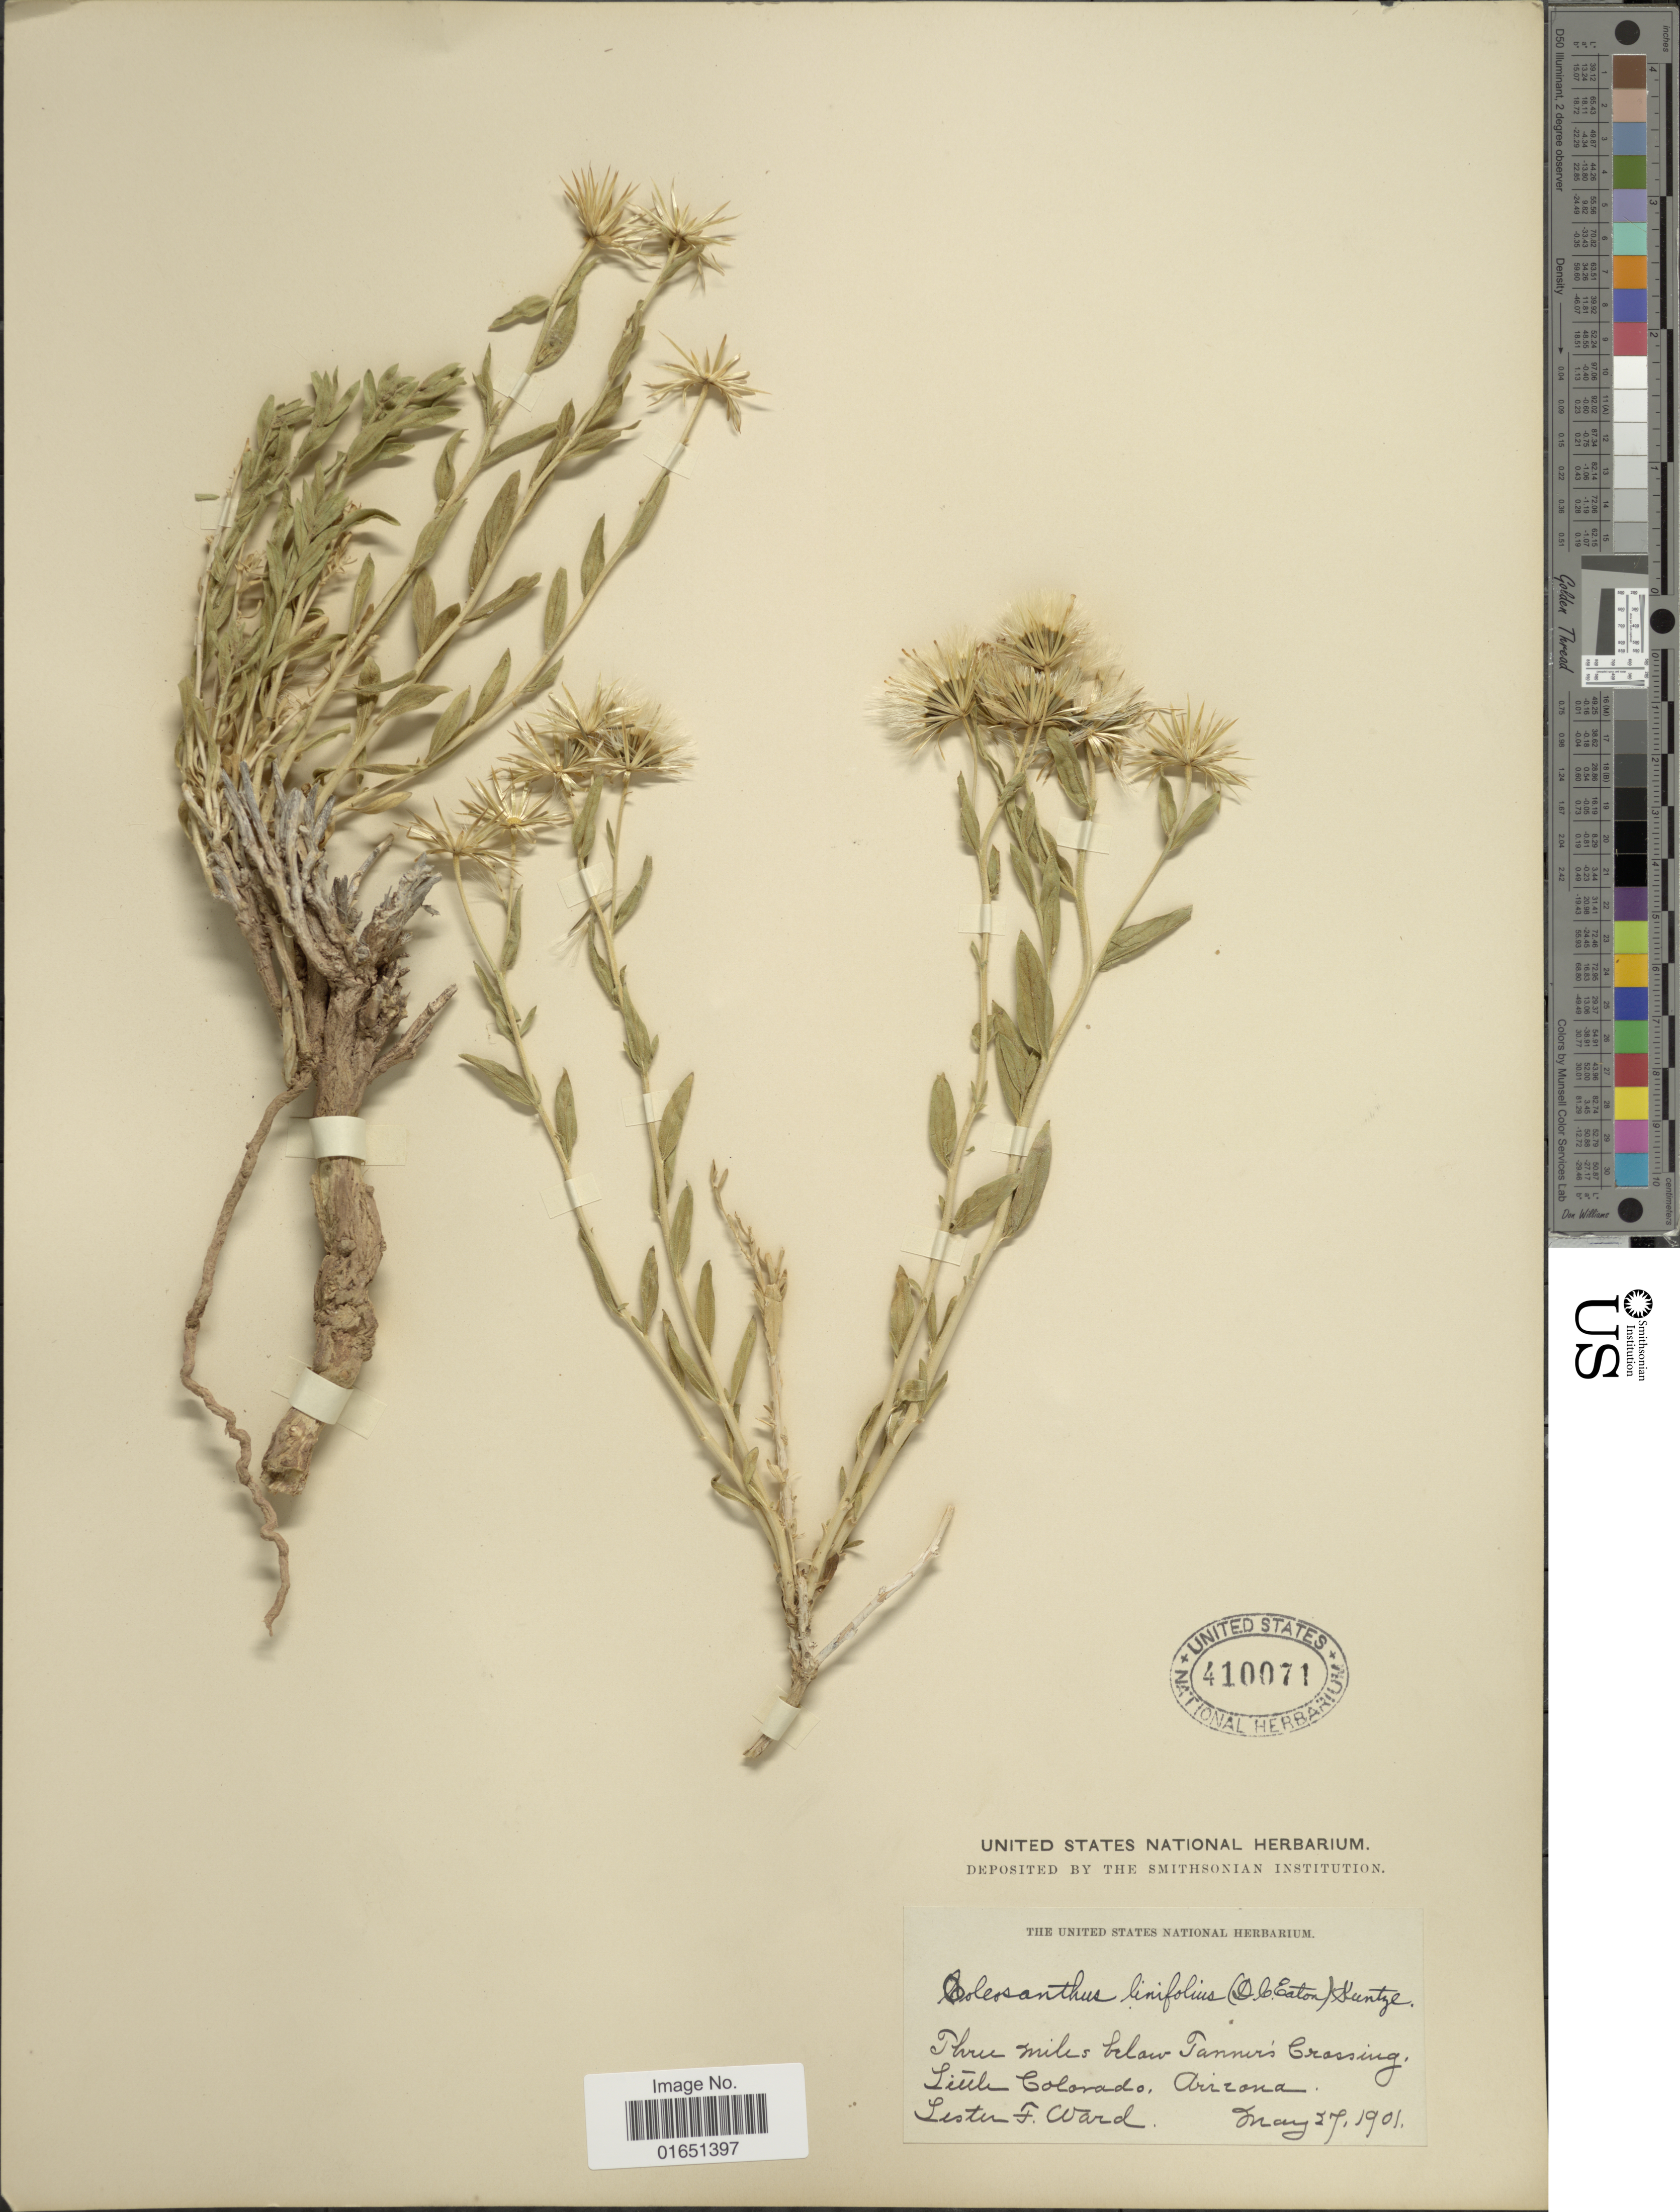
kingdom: Plantae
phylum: Tracheophyta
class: Magnoliopsida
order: Asterales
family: Asteraceae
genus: Brickellia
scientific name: Brickellia oblongifolia var. linifolia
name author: (D.C. Eaton) B.L. Rob.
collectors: L. F. Ward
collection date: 1901-05-27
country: United States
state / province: Arizona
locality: Three miles below Tanners Grassing, Little Colorado.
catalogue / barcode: US 410071